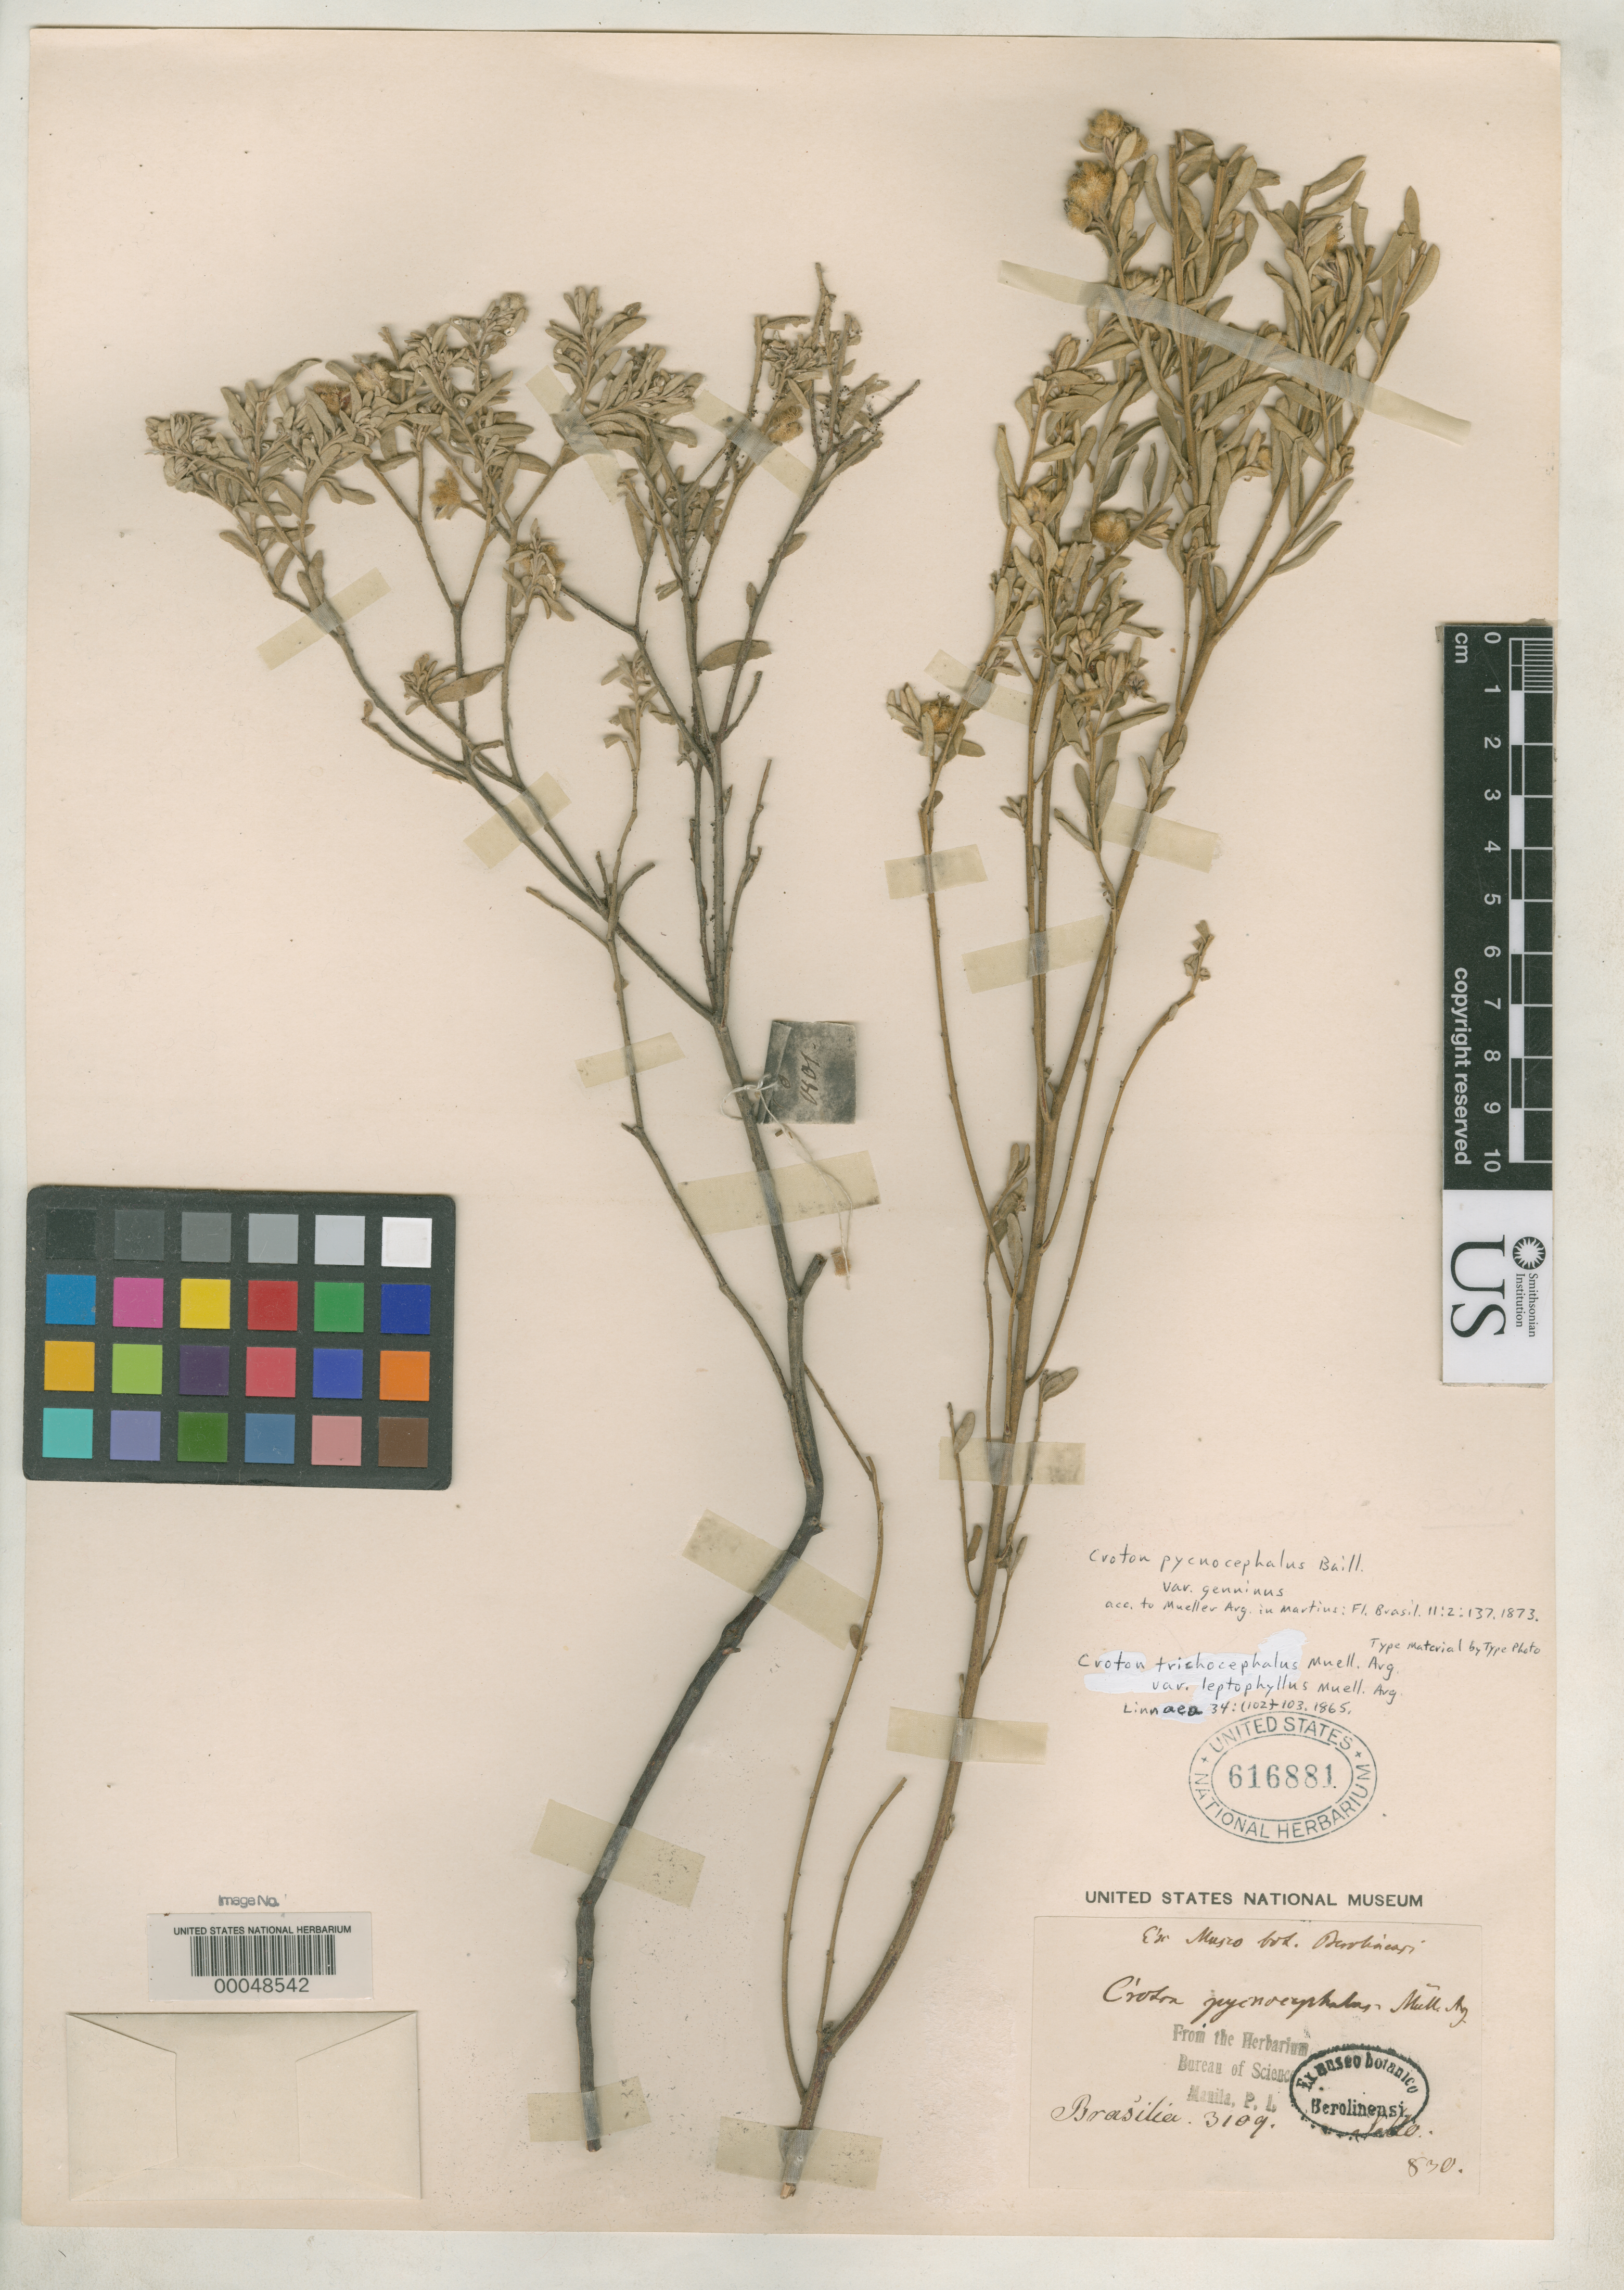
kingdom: Plantae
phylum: Tracheophyta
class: Magnoliopsida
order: Malpighiales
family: Euphorbiaceae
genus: Croton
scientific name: Croton trichocephalus var. leptophyllus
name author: Müll. Arg.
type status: Type Material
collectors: F. Sellow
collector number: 3109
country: Brazil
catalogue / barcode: US 616881